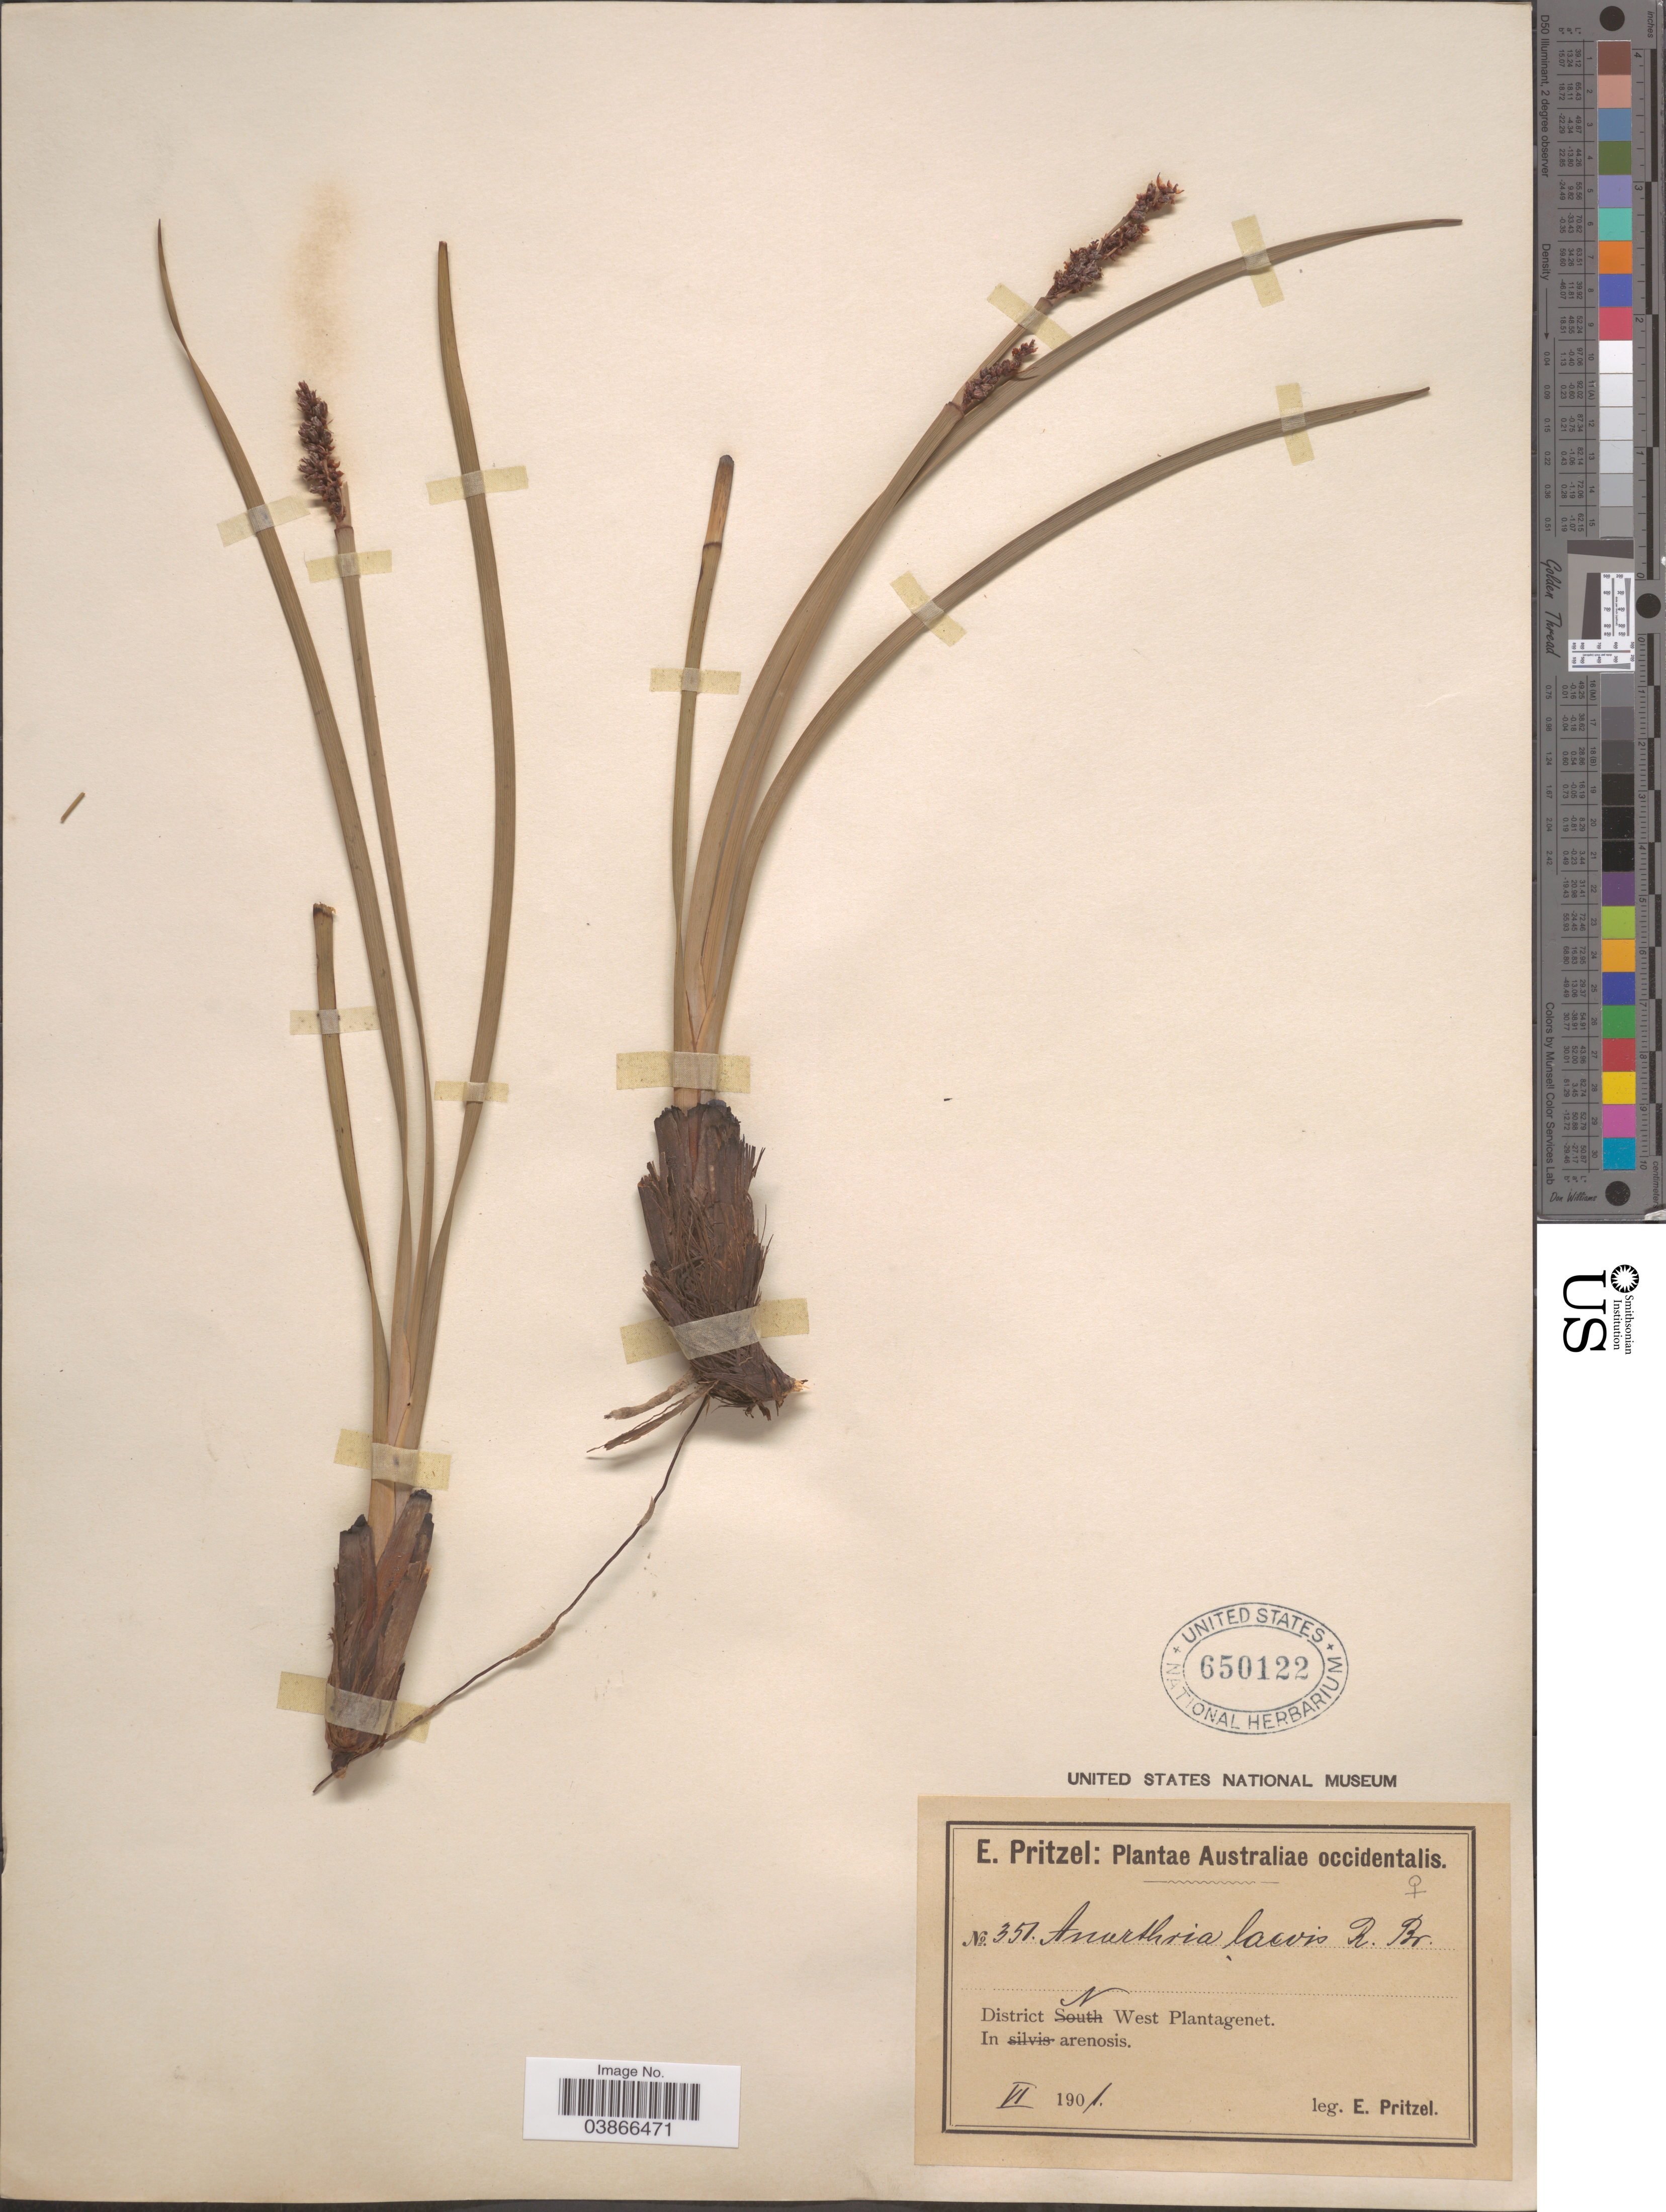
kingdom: Plantae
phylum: Tracheophyta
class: Liliopsida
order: Poales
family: Restionaceae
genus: Anarthria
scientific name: Anarthria laevis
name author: R. Br.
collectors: E. G. Pritzel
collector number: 351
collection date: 1901-06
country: Australia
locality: Australiae occidentallis. District N West Plantagenet. In arenosis.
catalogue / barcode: US 650122